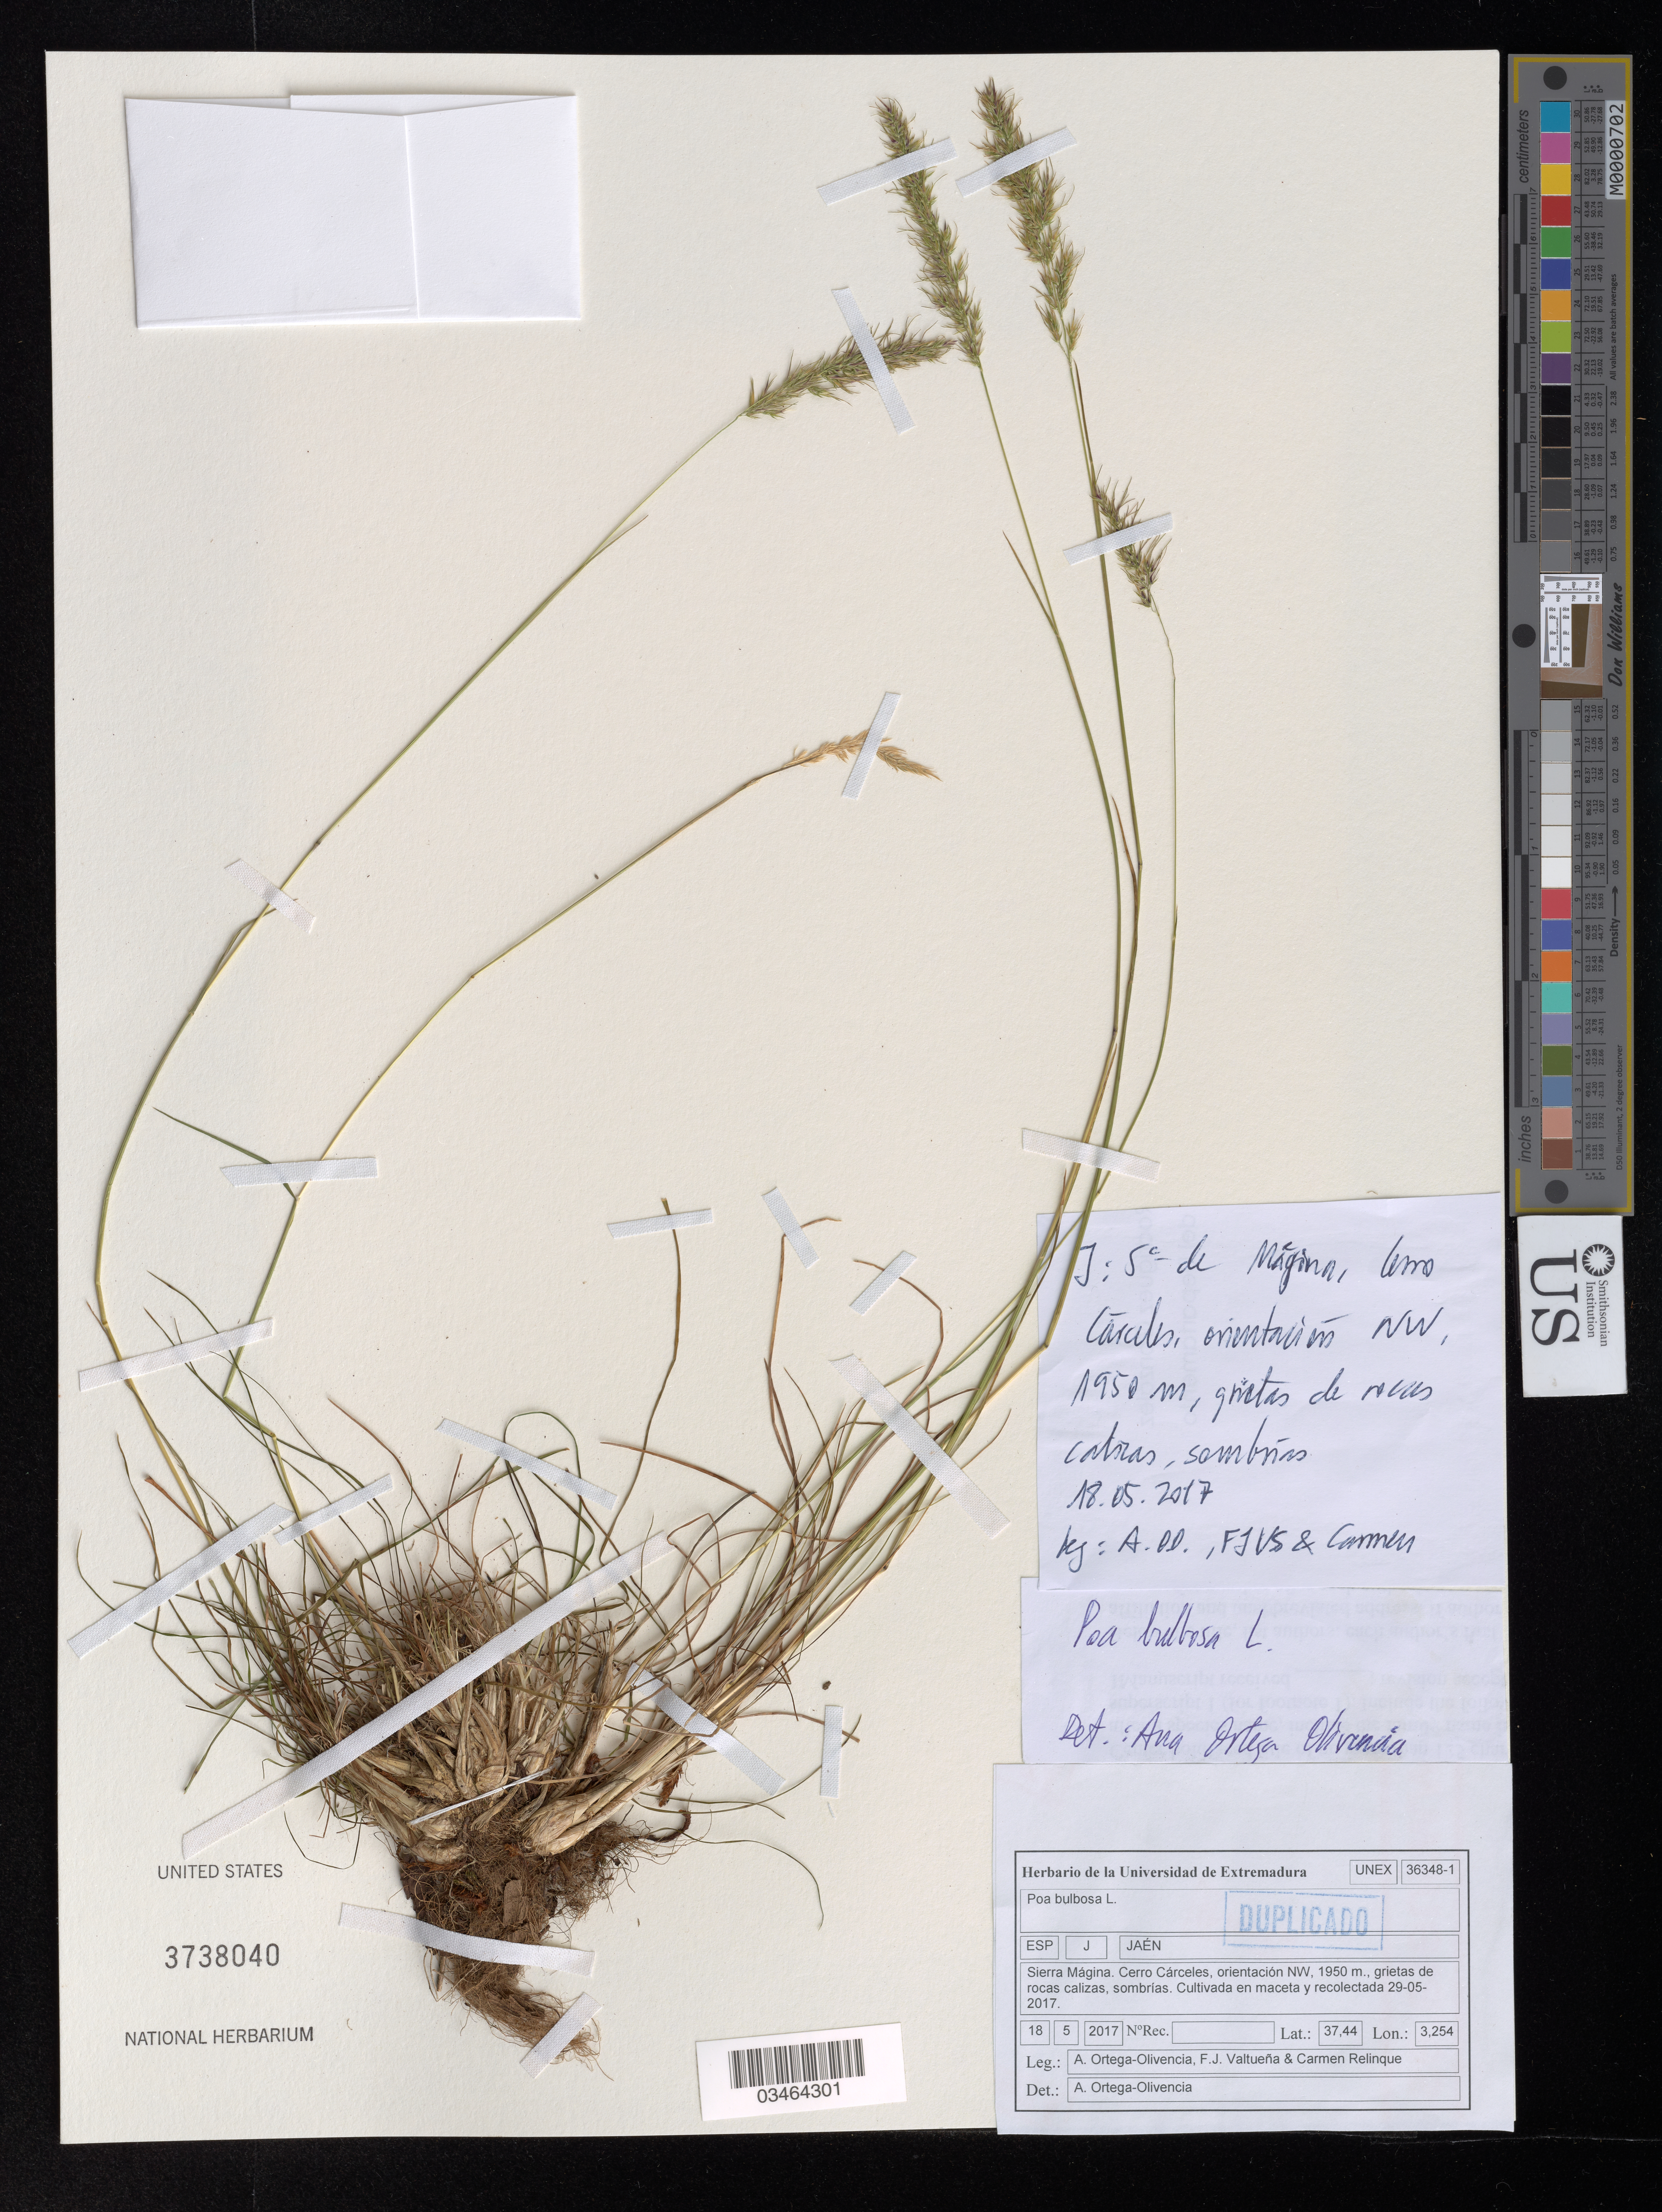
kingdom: Plantae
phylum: Tracheophyta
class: Liliopsida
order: Poales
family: Poaceae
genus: Poa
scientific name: Poa bulbosa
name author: L.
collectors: A. Ortega-Olivencia, F. Valtueña & C. Relinque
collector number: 36348-1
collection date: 2017-05-18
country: Spain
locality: ESP. J. Jaén. Sierra Mágina. Cerro Cárceles, orientación NW.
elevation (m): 1950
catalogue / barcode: US 3738040